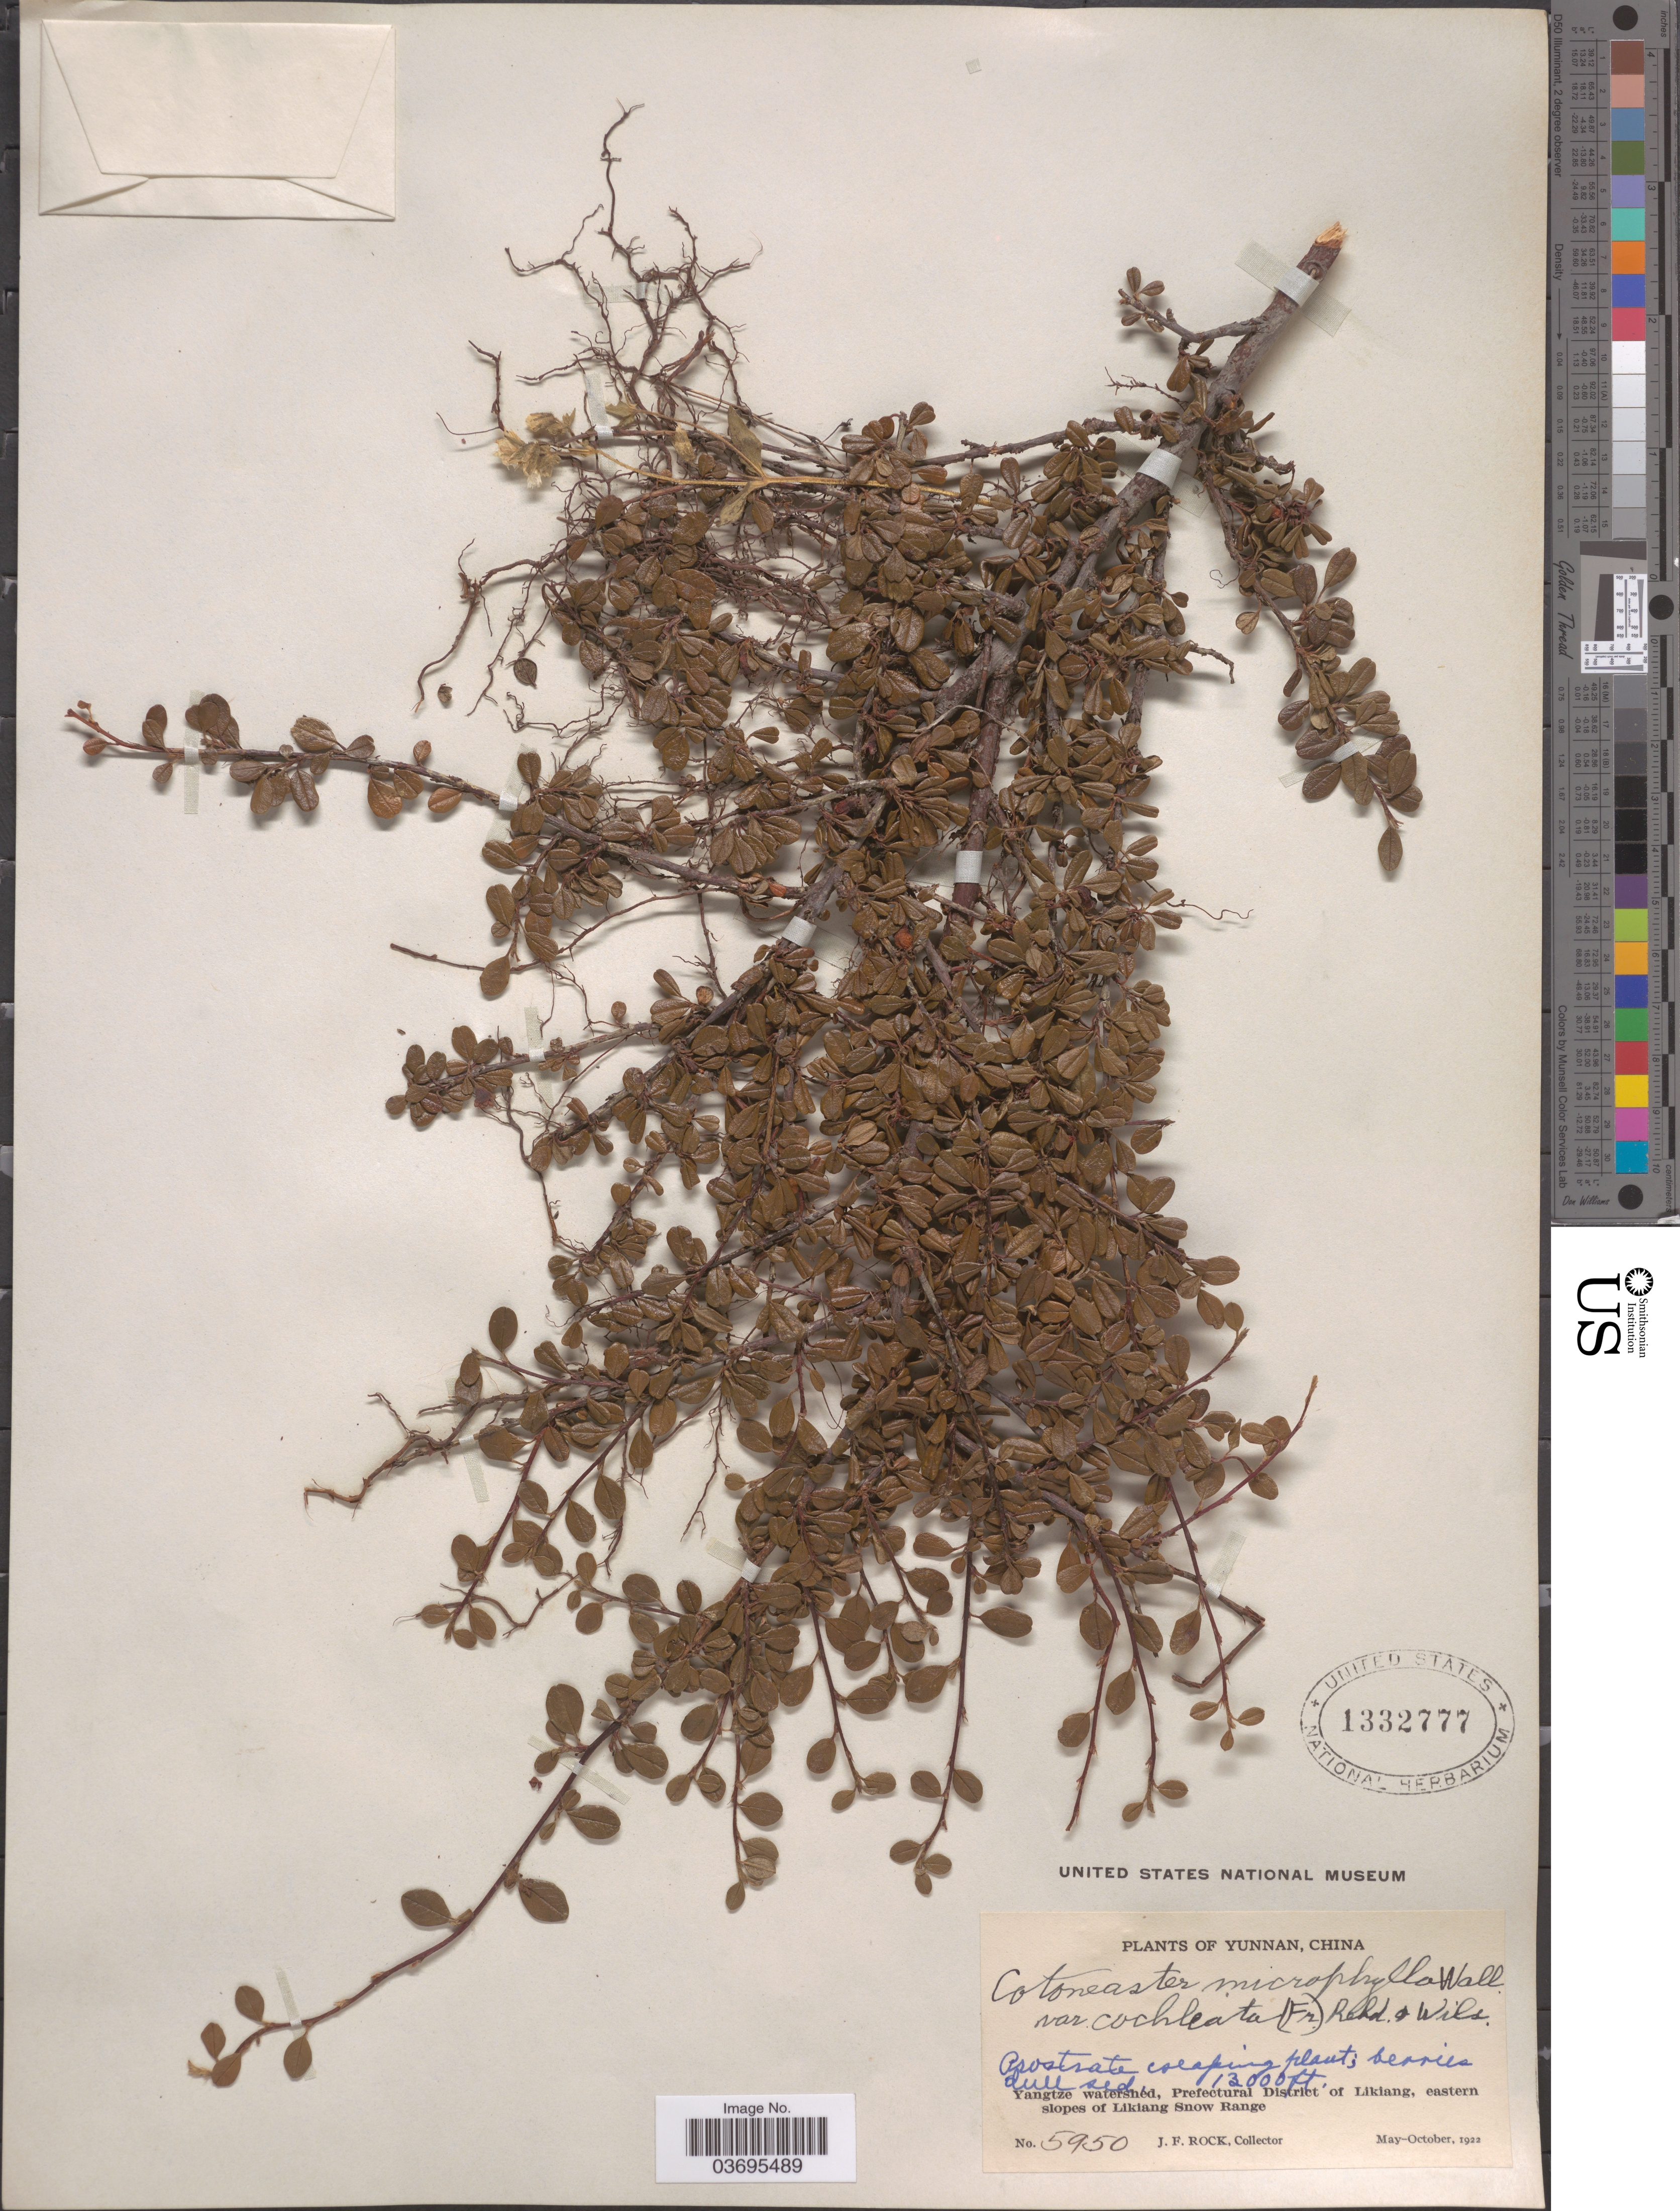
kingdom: Plantae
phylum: Tracheophyta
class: Magnoliopsida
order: Rosales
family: Rosaceae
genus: Cotoneaster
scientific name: Cotoneaster microphyllus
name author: Wall ex Lindl.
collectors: J. Rock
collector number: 5950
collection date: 1922-05/1922-10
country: China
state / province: Yunnan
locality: Yangtze watershed, Prefectural District of Likiang, eastern slopes of Likiang Snow Range.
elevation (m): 3962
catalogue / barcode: US 1332777